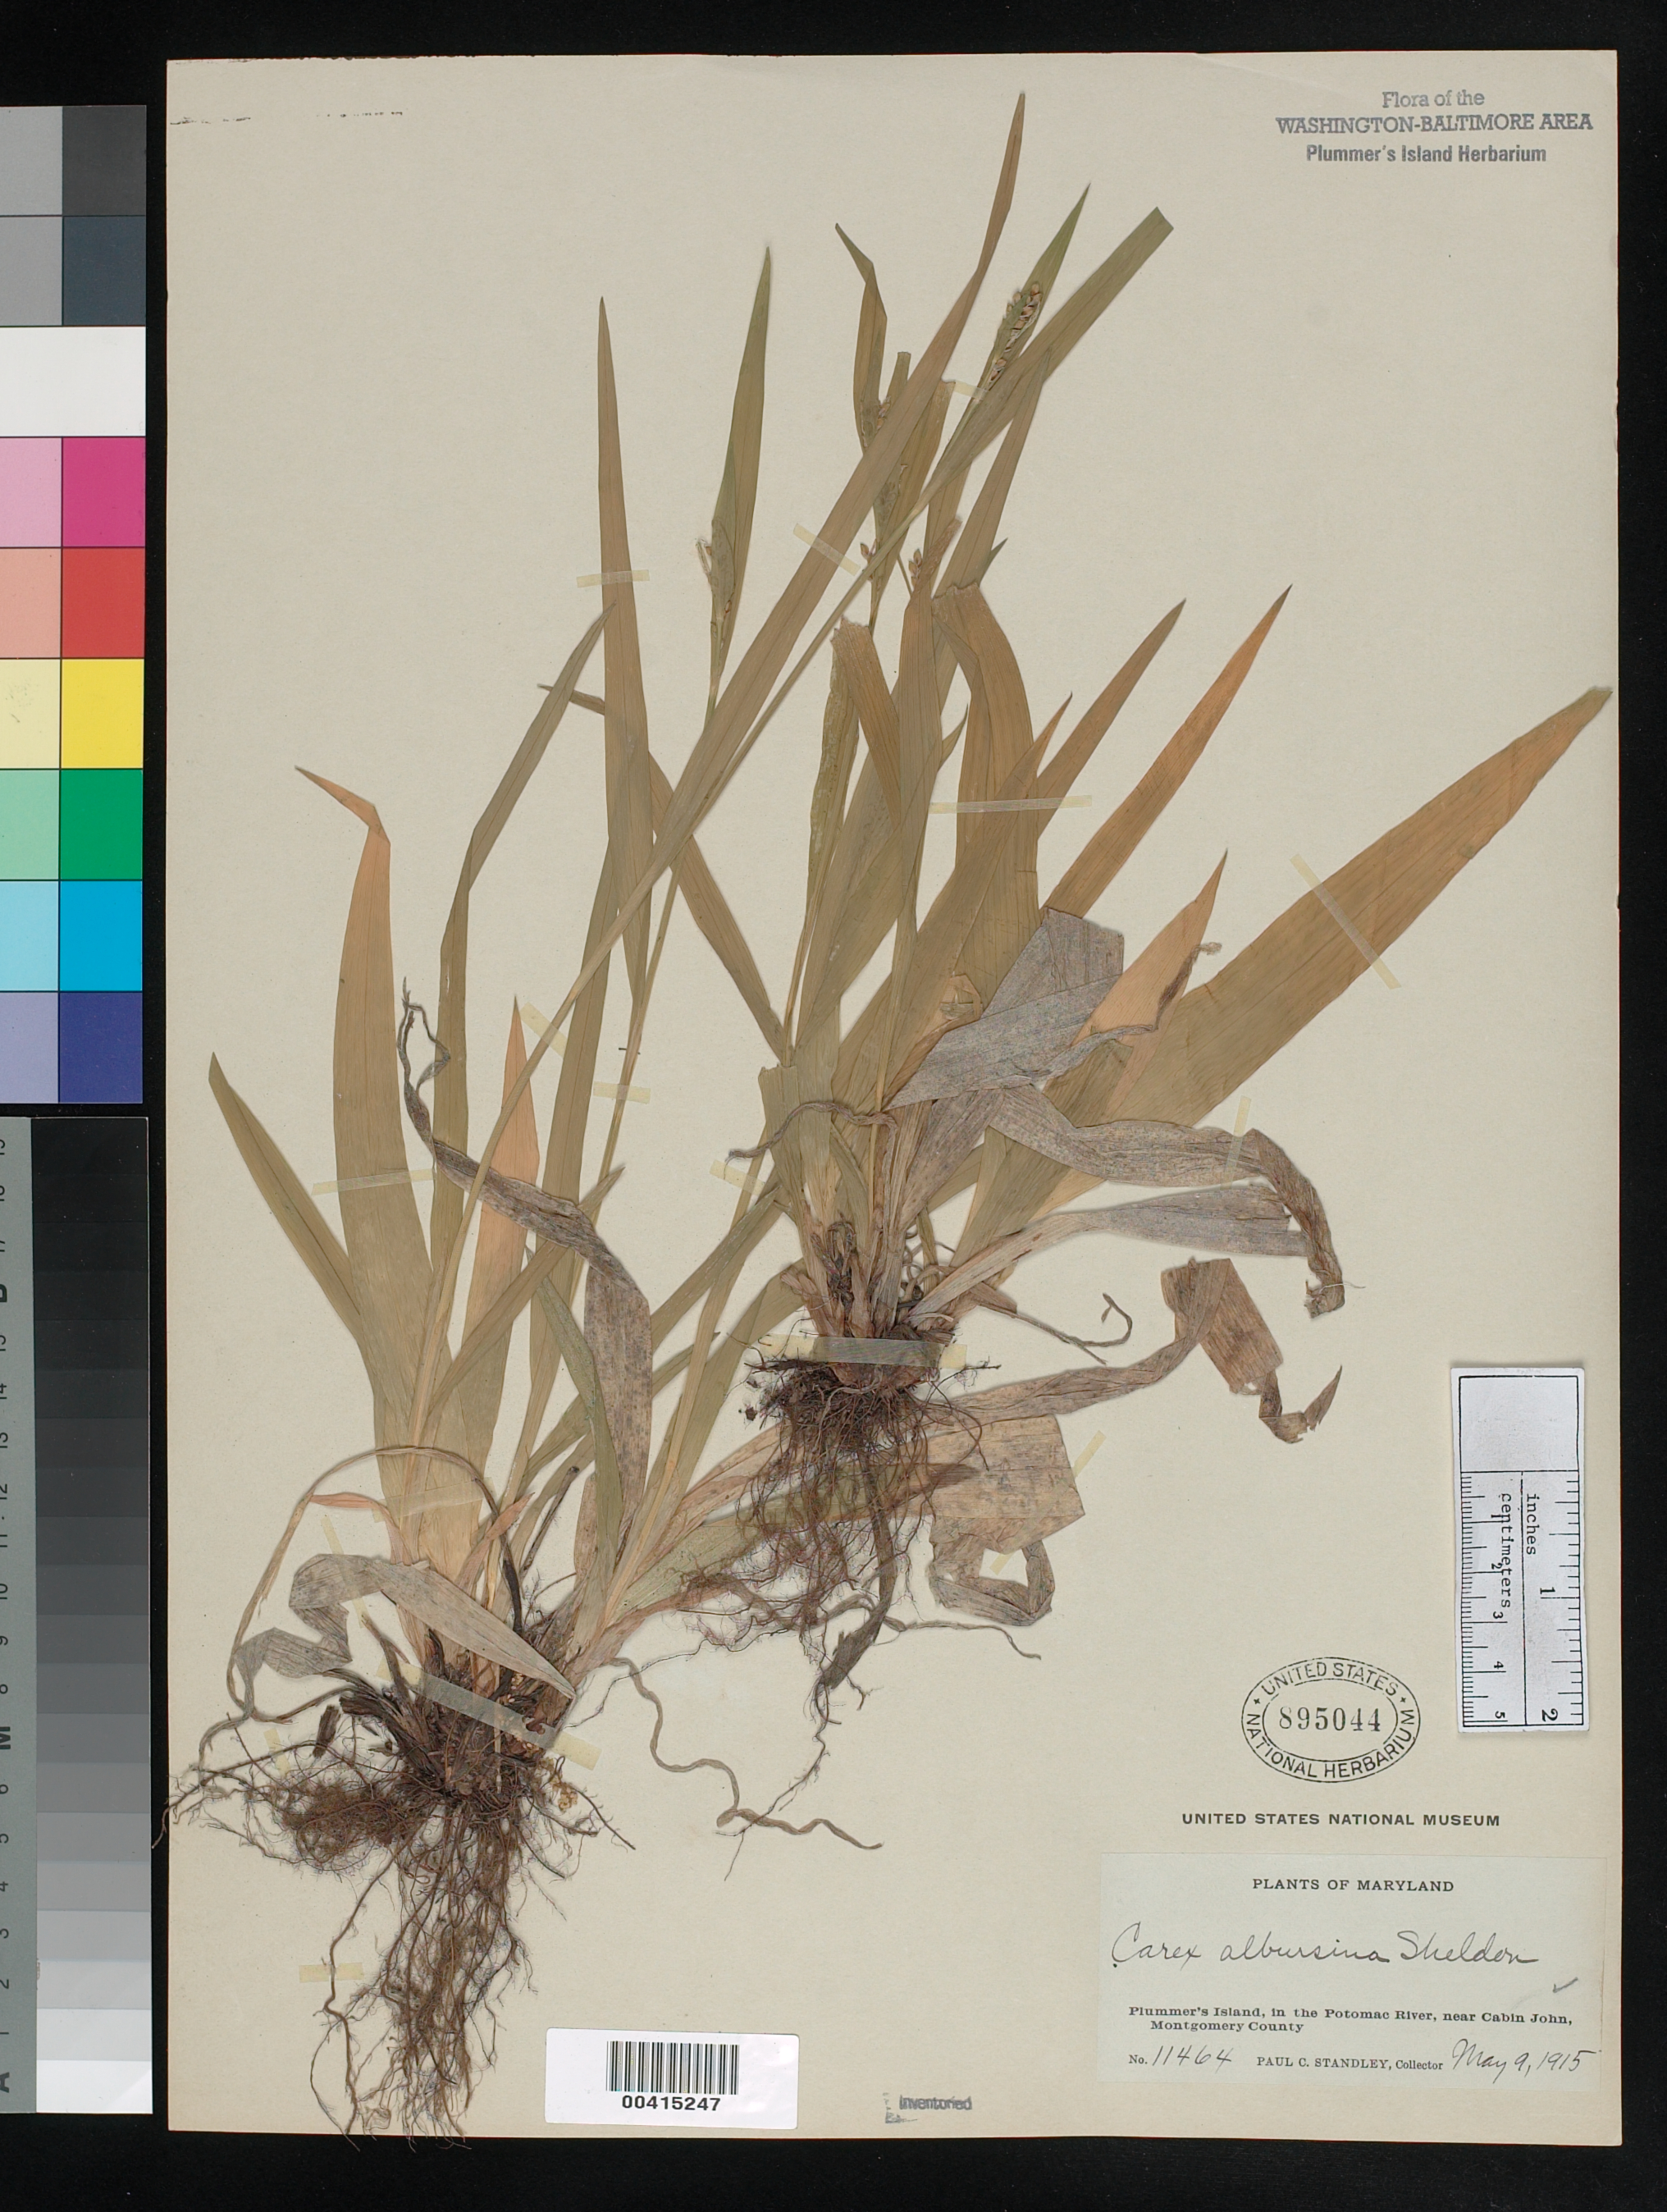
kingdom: Plantae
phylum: Tracheophyta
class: Liliopsida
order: Poales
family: Cyperaceae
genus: Carex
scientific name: Carex albursina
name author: E. Sheld.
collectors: P. C. Standley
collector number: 11464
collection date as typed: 09 May 1915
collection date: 1915-05-09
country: United States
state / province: Maryland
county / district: Montgomery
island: Plummers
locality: Plummer's Island Plummers Island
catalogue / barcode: US 895044